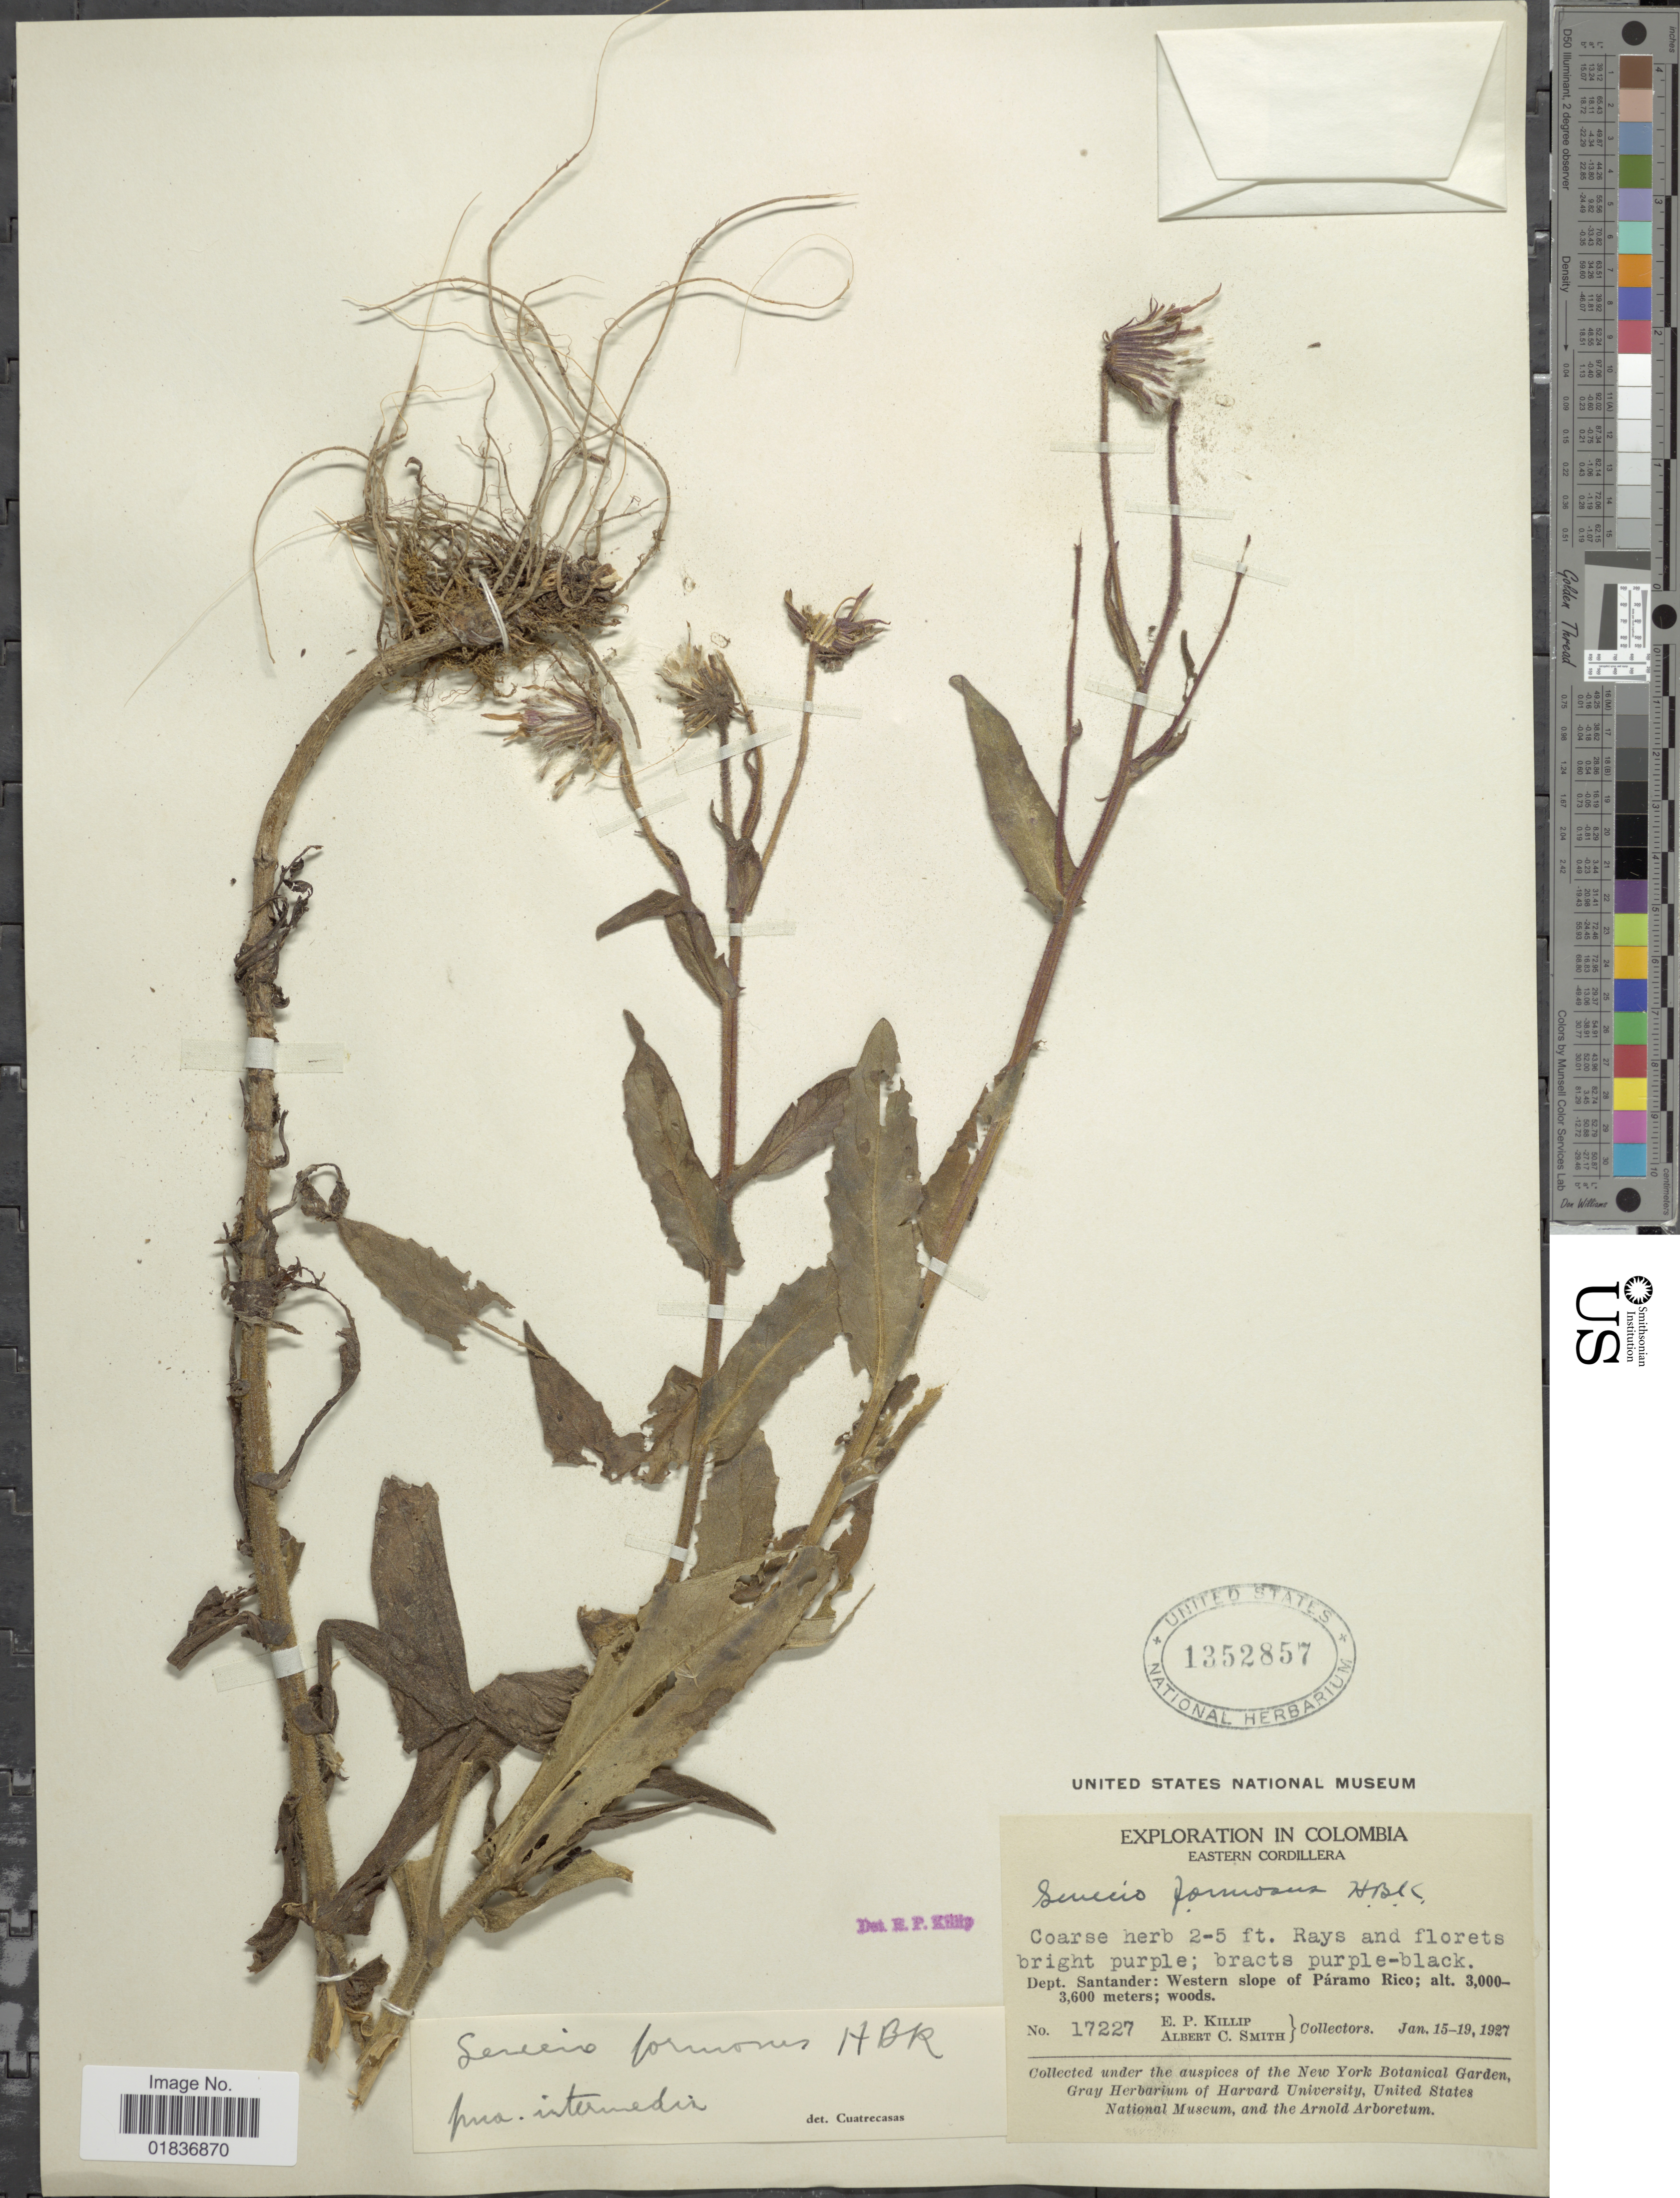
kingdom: Plantae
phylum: Tracheophyta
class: Magnoliopsida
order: Asterales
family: Asteraceae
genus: Senecio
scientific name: Senecio wedglacialis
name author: Cuatrec.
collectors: E. P. Killip & A. C. Smith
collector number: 17227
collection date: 1927-01-15/1927-01-19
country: Colombia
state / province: Santander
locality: Eastern Cordillera. Dept. Santander: Western slope of Paramo Rico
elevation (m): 3000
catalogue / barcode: US 1352857